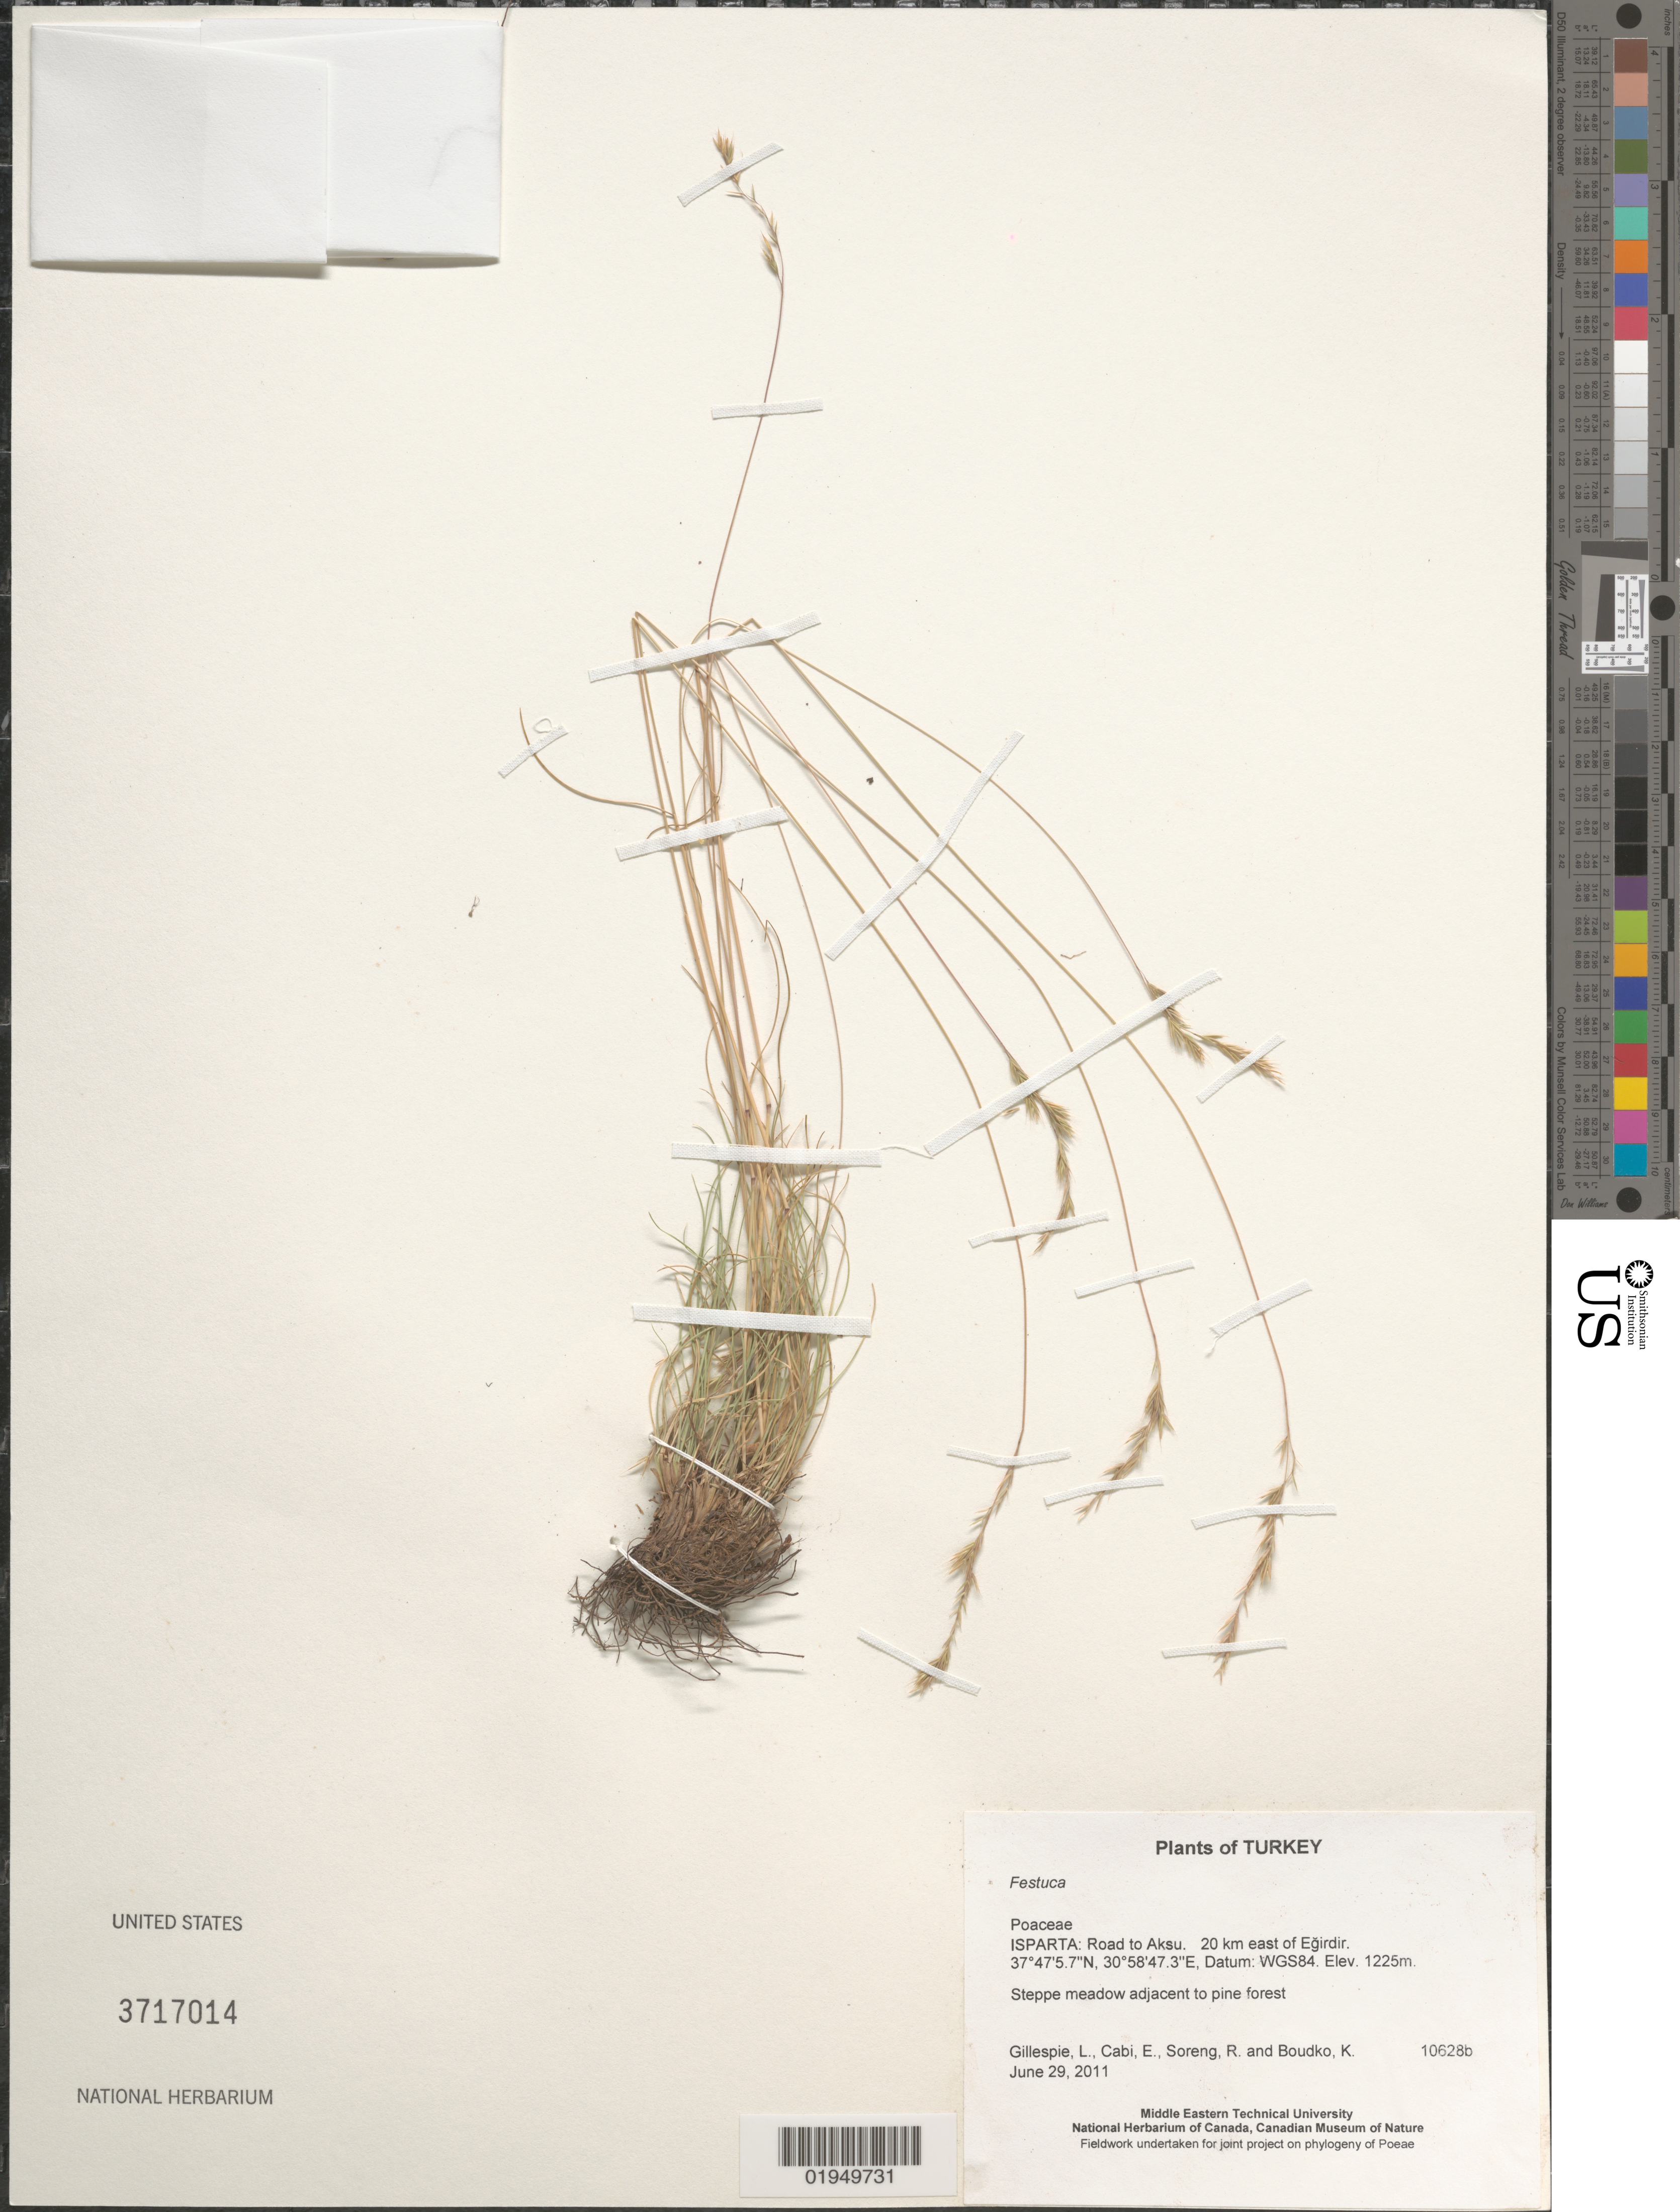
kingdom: Plantae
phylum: Tracheophyta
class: Liliopsida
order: Poales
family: Poaceae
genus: Festuca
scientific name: Festuca sp.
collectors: L. J. Gillespie, E. Cabi, R. J. Soreng & K. Boudko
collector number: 10628b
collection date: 2011-06-29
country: Turkey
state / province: Isparta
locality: Road to Aksu. 20 km east of Egirdir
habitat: Steppe meadow adjacent to pine forest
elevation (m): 1225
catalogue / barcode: US 3717014